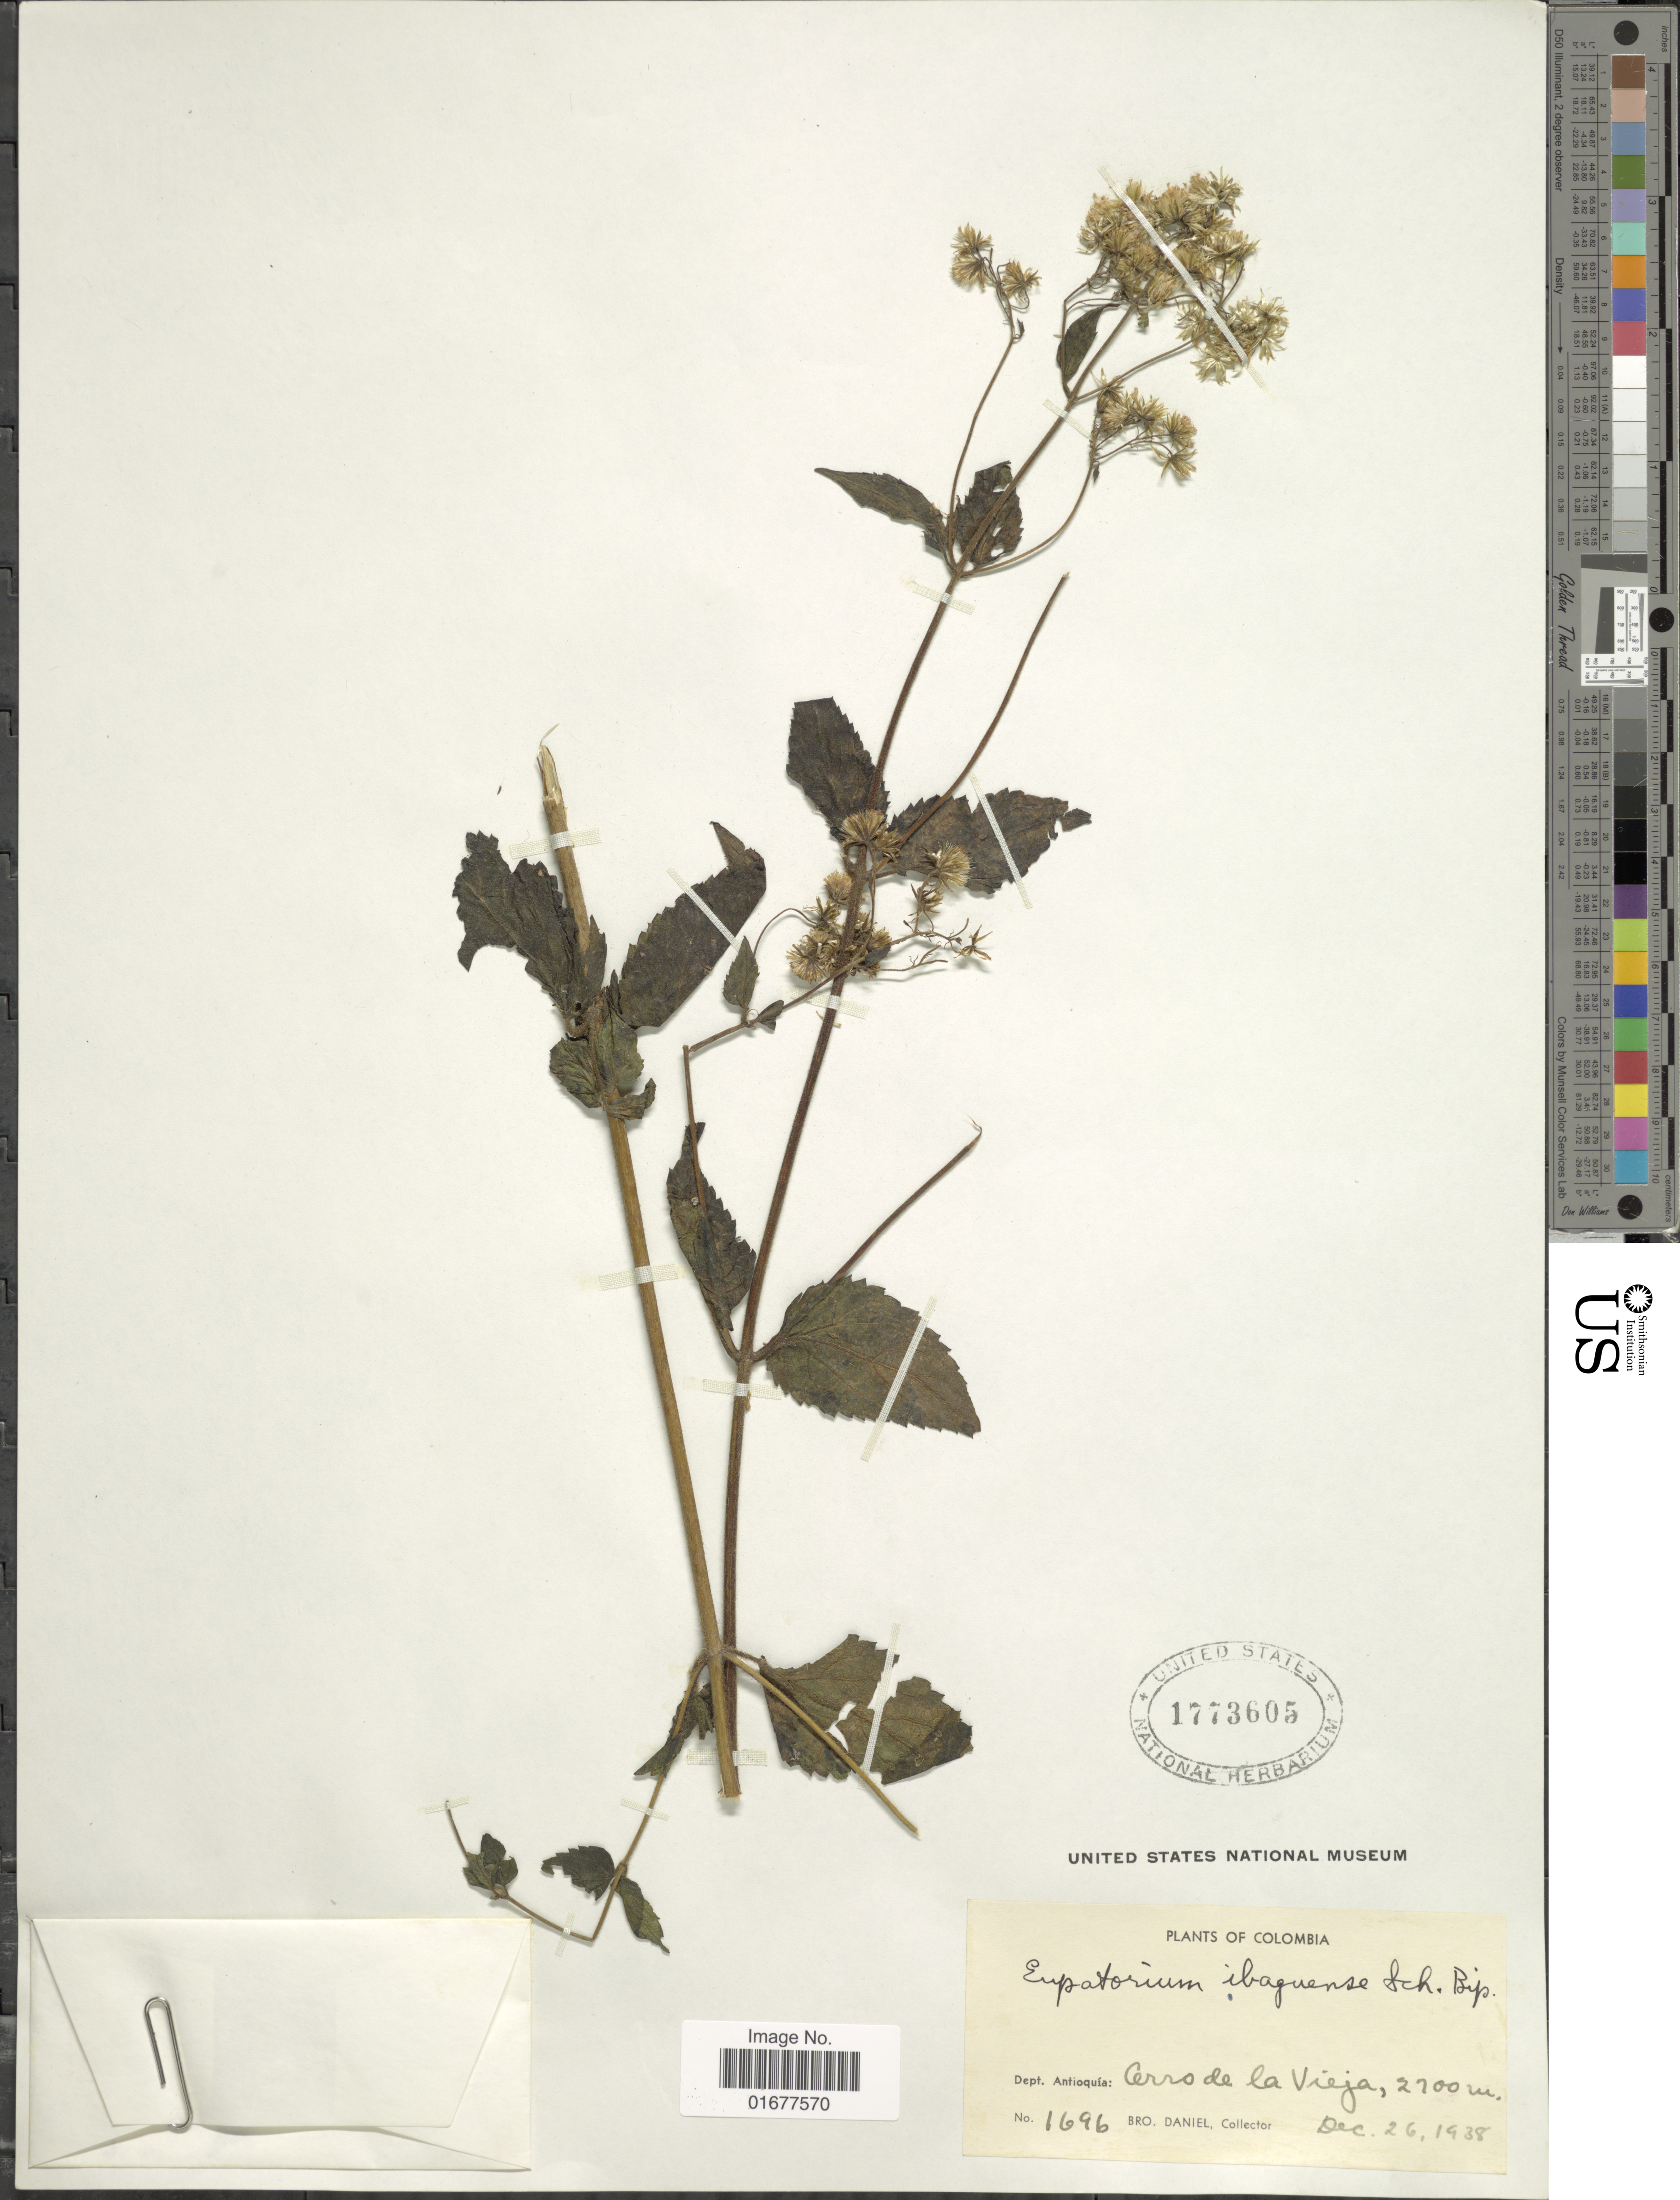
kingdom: Plantae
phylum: Tracheophyta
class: Magnoliopsida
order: Asterales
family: Asteraceae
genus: Ageratina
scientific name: Ageratina sodiroi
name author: (Hieron.) R.M. King & H. Rob.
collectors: Bro. Daniel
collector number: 1696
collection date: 1938-12-26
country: Colombia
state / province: Antioquia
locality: Cerro de la Vieja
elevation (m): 2700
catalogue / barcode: US 1773605